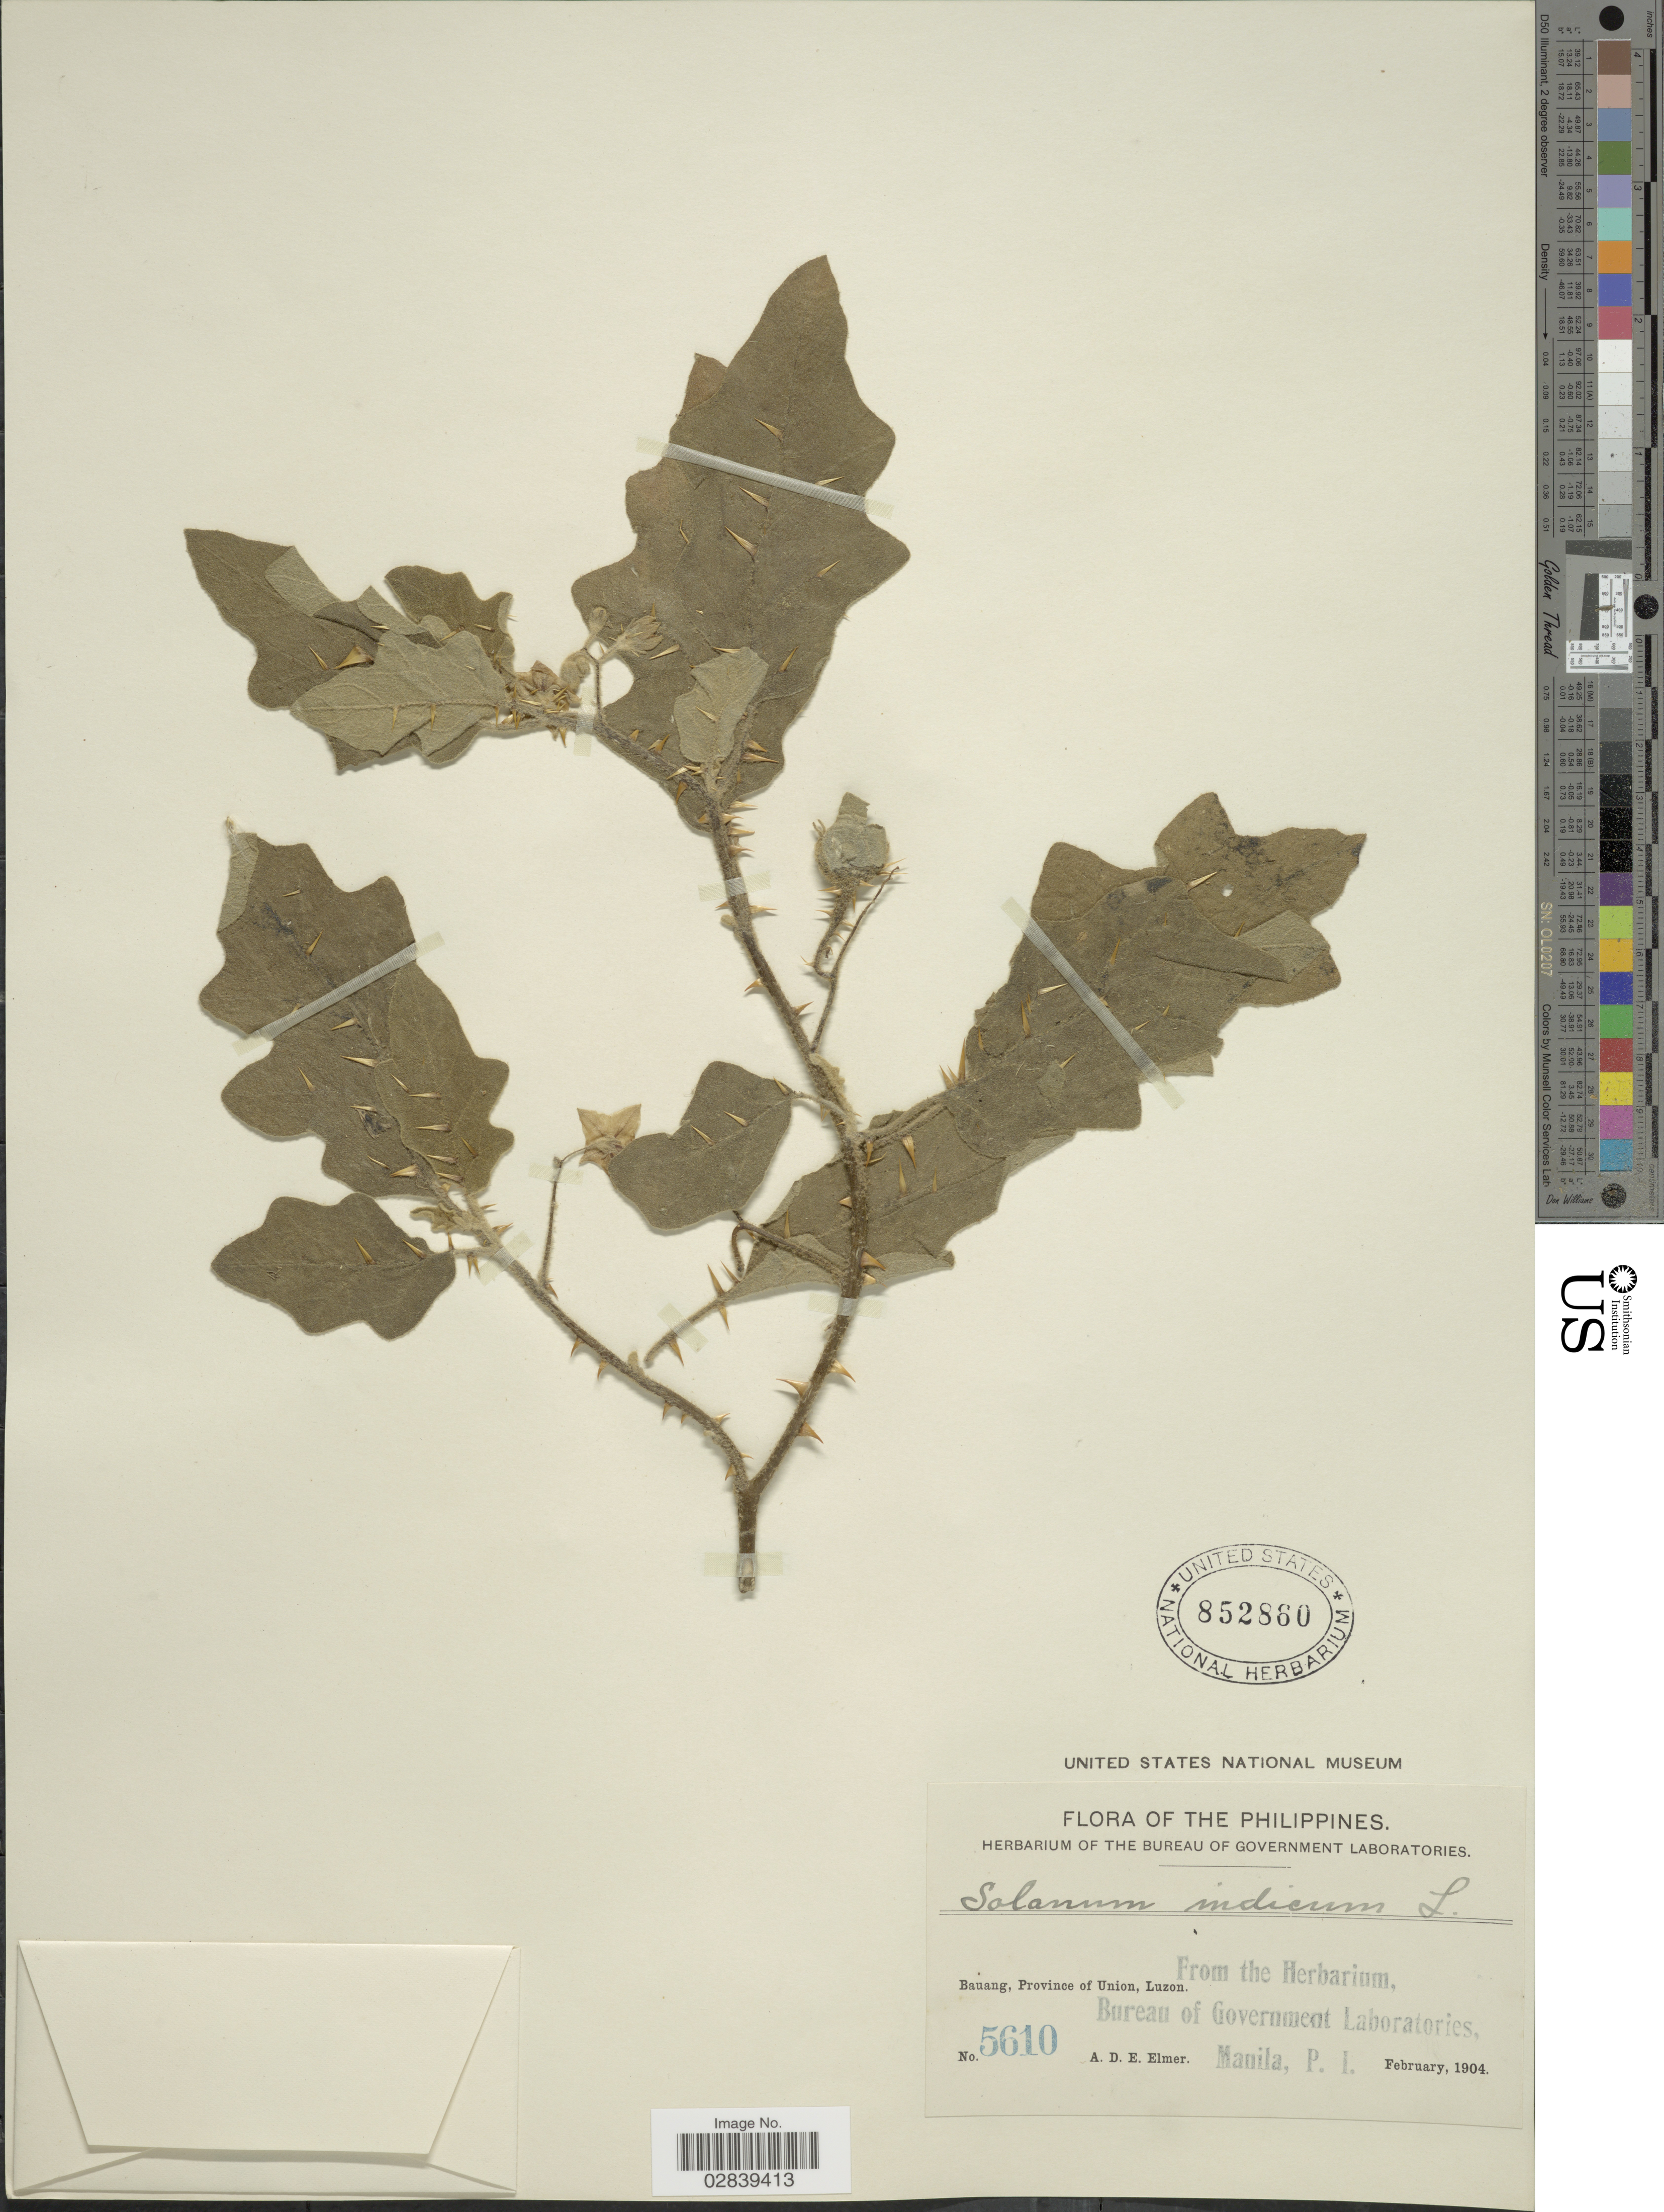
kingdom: Plantae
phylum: Tracheophyta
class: Magnoliopsida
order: Solanales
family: Solanaceae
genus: Solanum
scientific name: Solanum cumingii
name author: Dunal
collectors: A. D. E. Elmer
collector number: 5610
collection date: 1904-02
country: Philippines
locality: Bauang, Province of Union, Luzon.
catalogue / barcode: US 852860